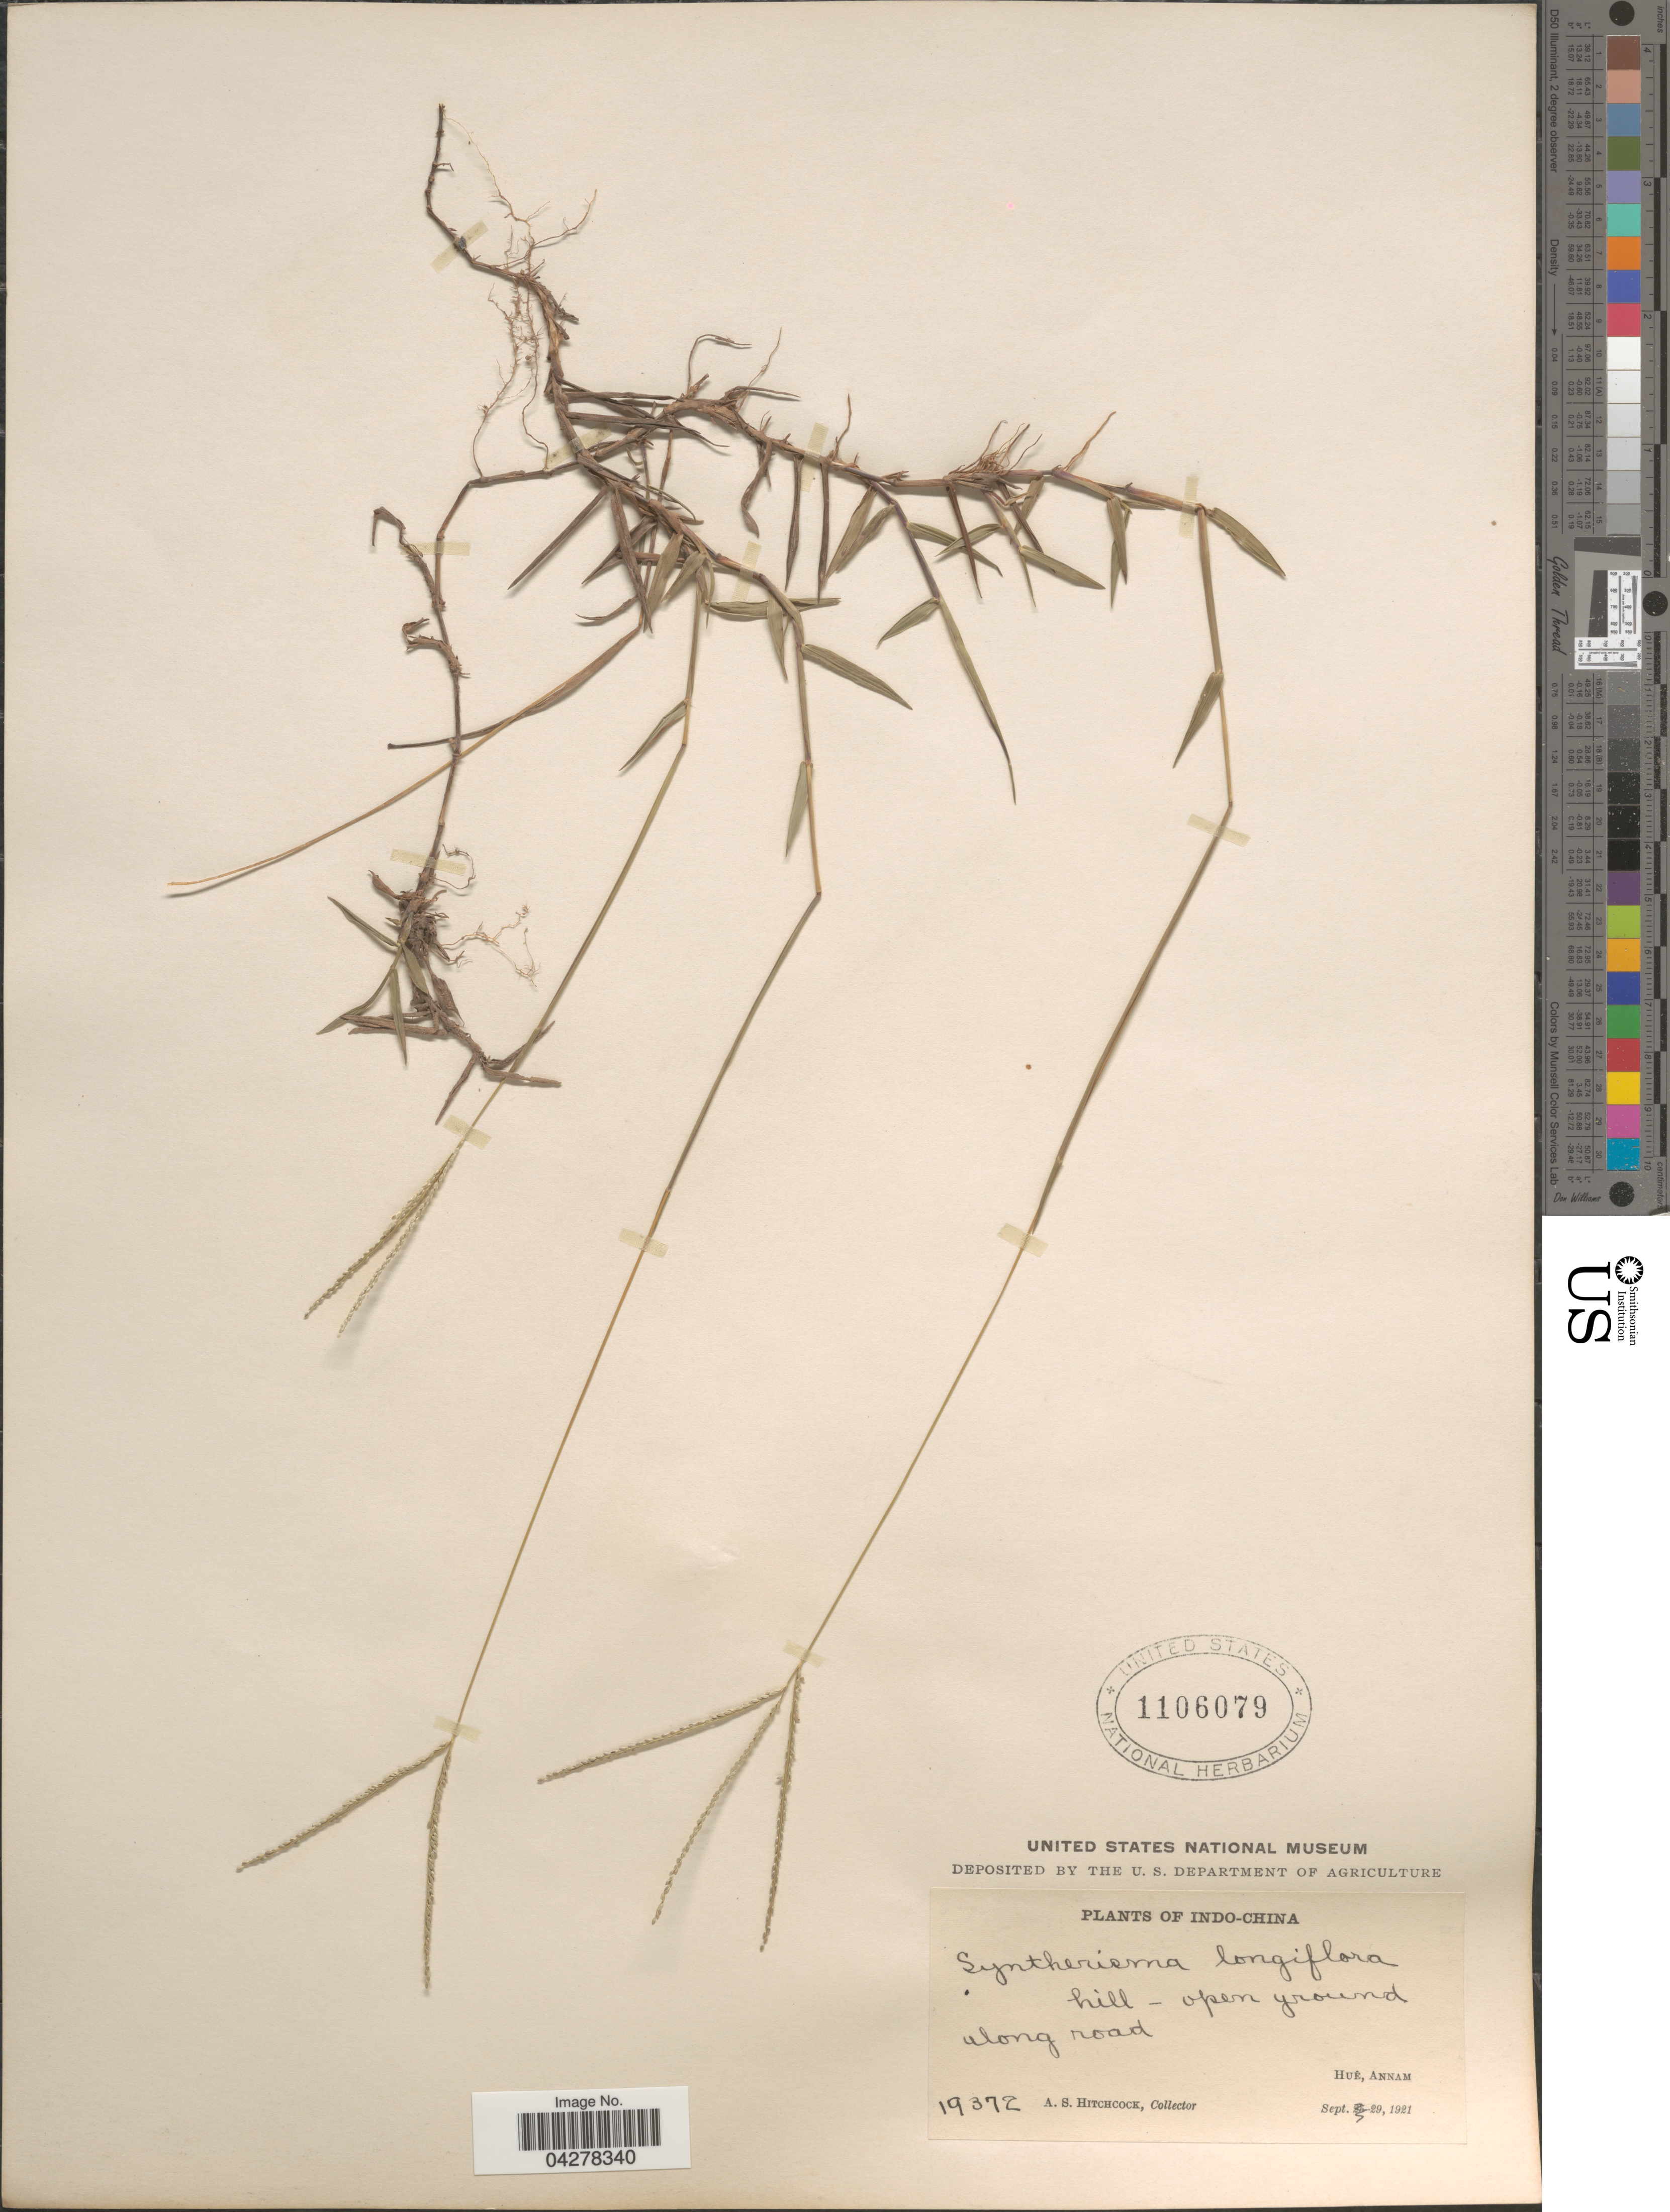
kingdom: Plantae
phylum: Tracheophyta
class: Liliopsida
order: Poales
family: Poaceae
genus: Digitaria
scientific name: Digitaria longiflora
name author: (Retz.) Pers.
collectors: A. S. Hitchcock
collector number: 19372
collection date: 1921-09-29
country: Vietnam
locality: Hill-open ground along road. Hué, Annam.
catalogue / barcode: US 1106079